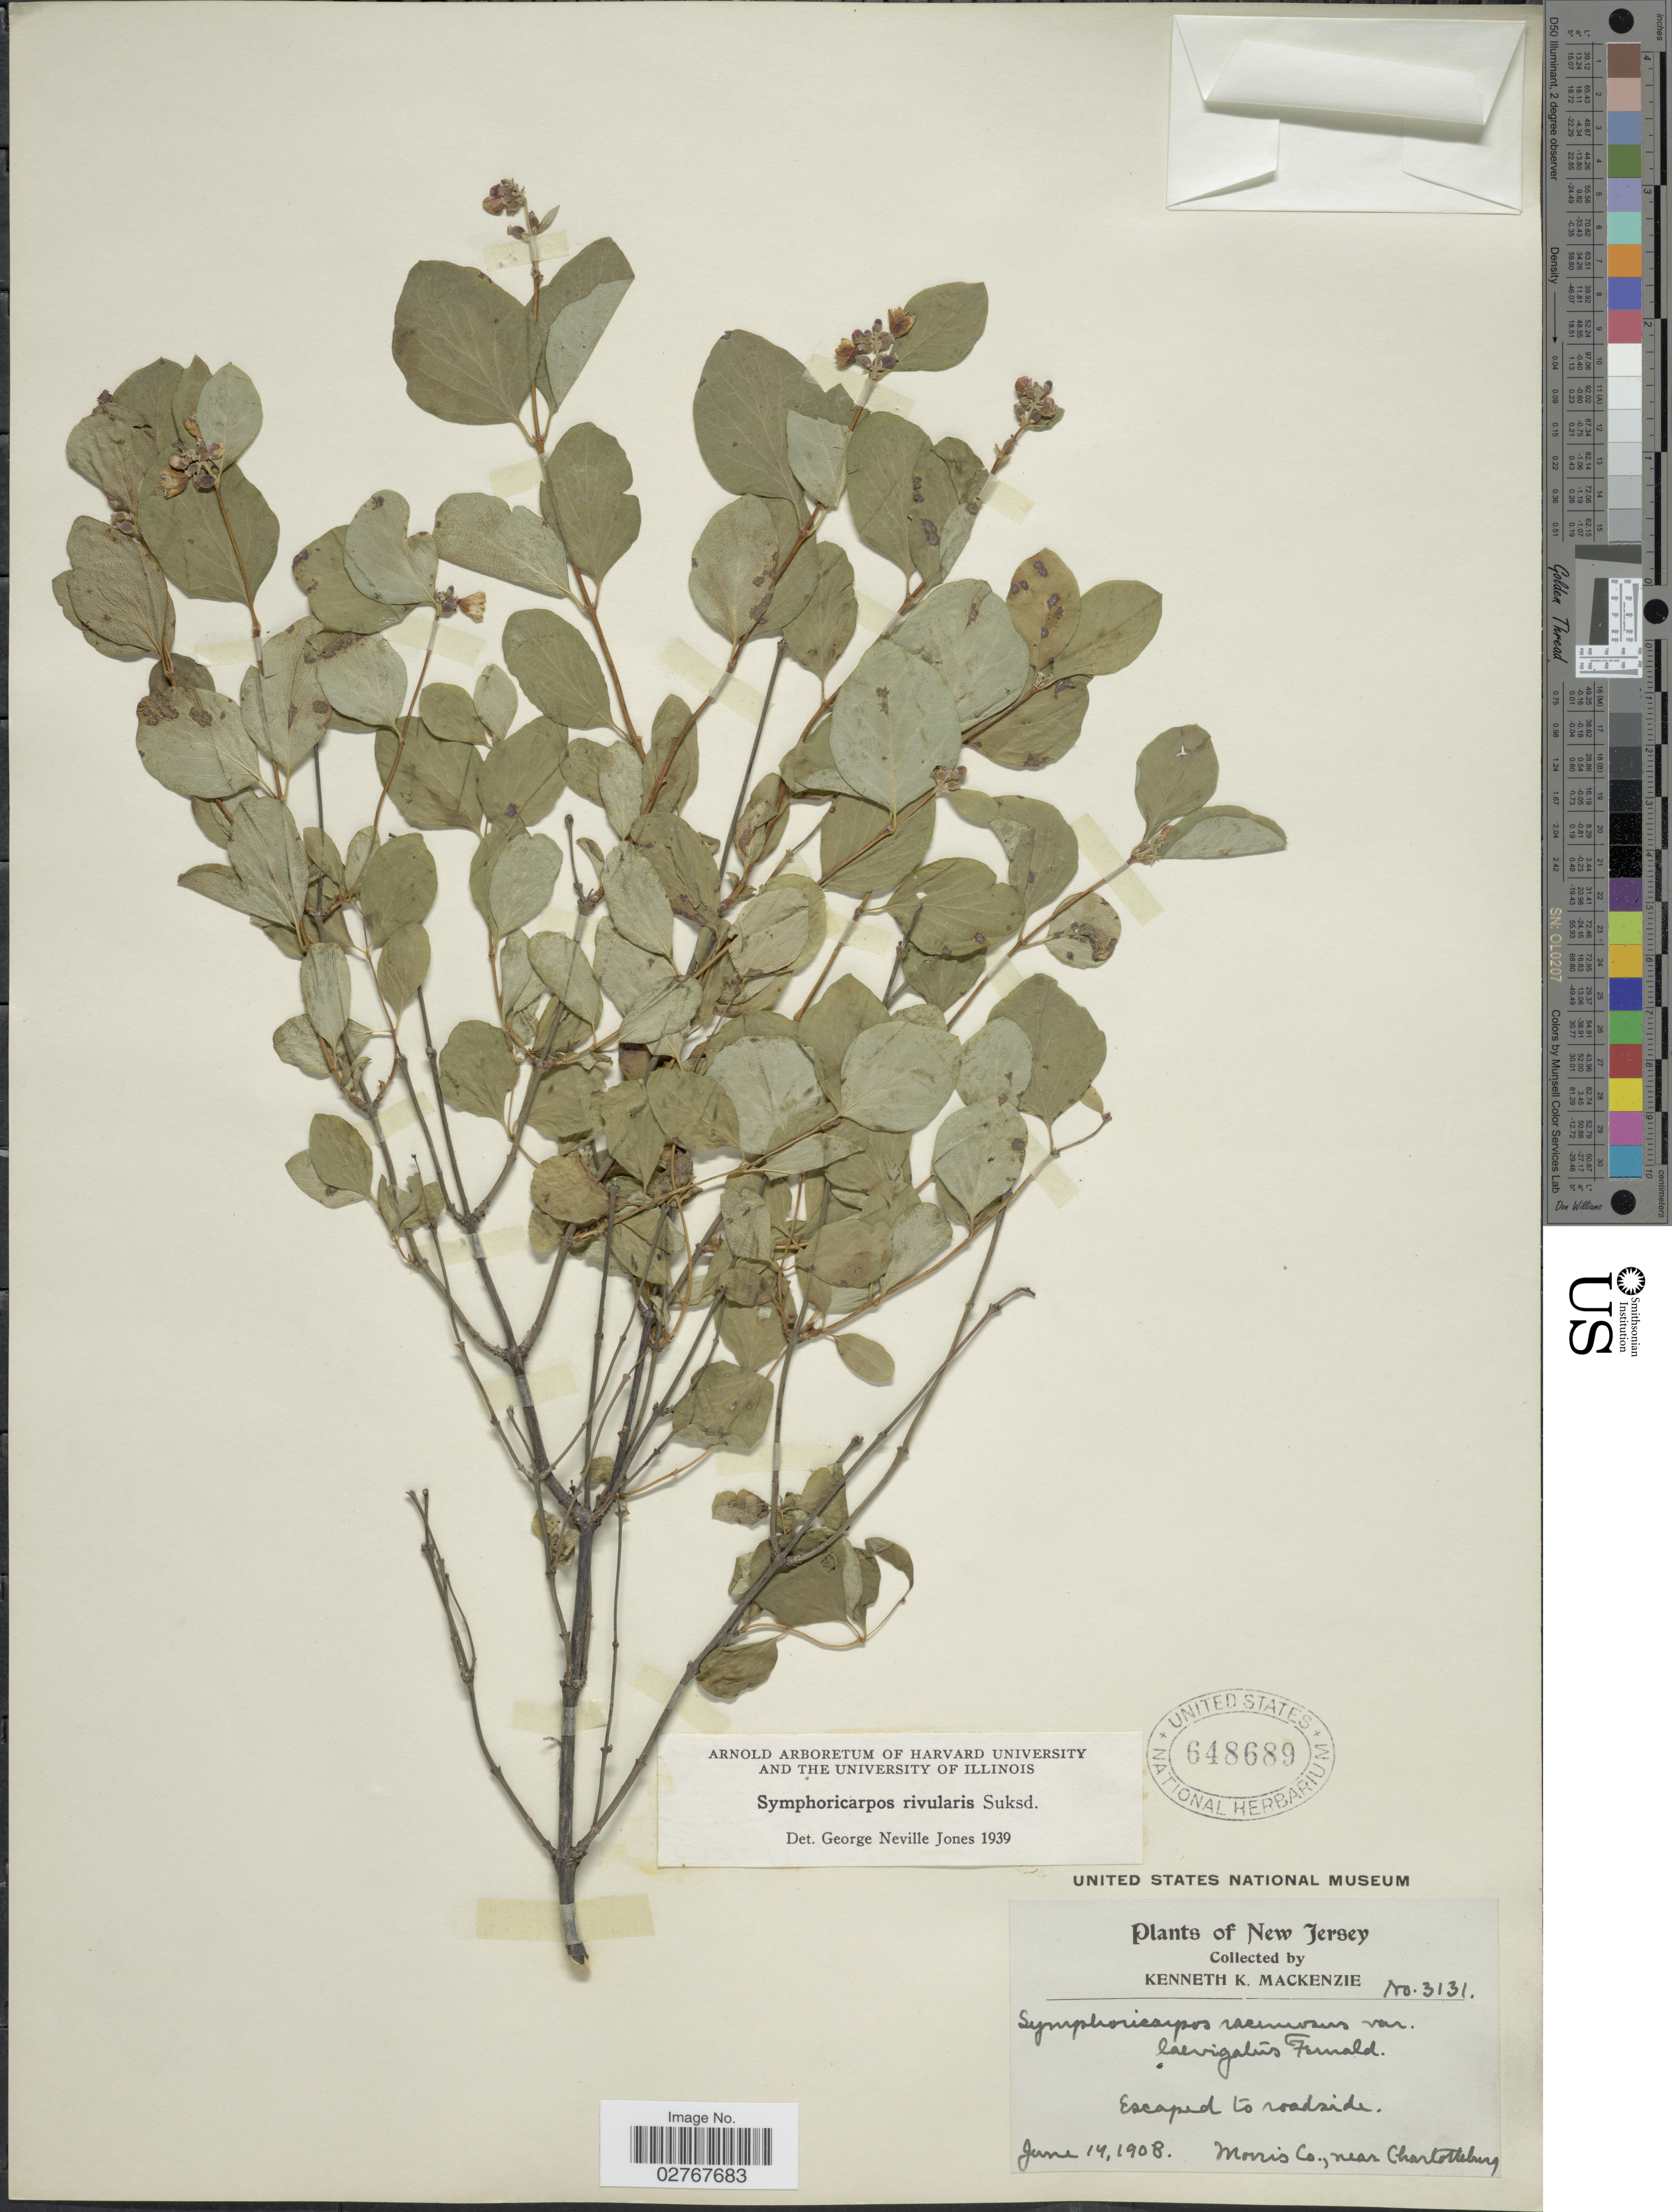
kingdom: Plantae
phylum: Tracheophyta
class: Magnoliopsida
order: Dipsacales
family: Caprifoliaceae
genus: Symphoricarpos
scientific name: Symphoricarpos rivularis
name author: Suksd.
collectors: K. K. Mackenzie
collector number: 3131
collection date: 1908-06-14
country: United States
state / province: New Jersey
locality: Morris Co., near Charlotteburg.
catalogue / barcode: US 648689